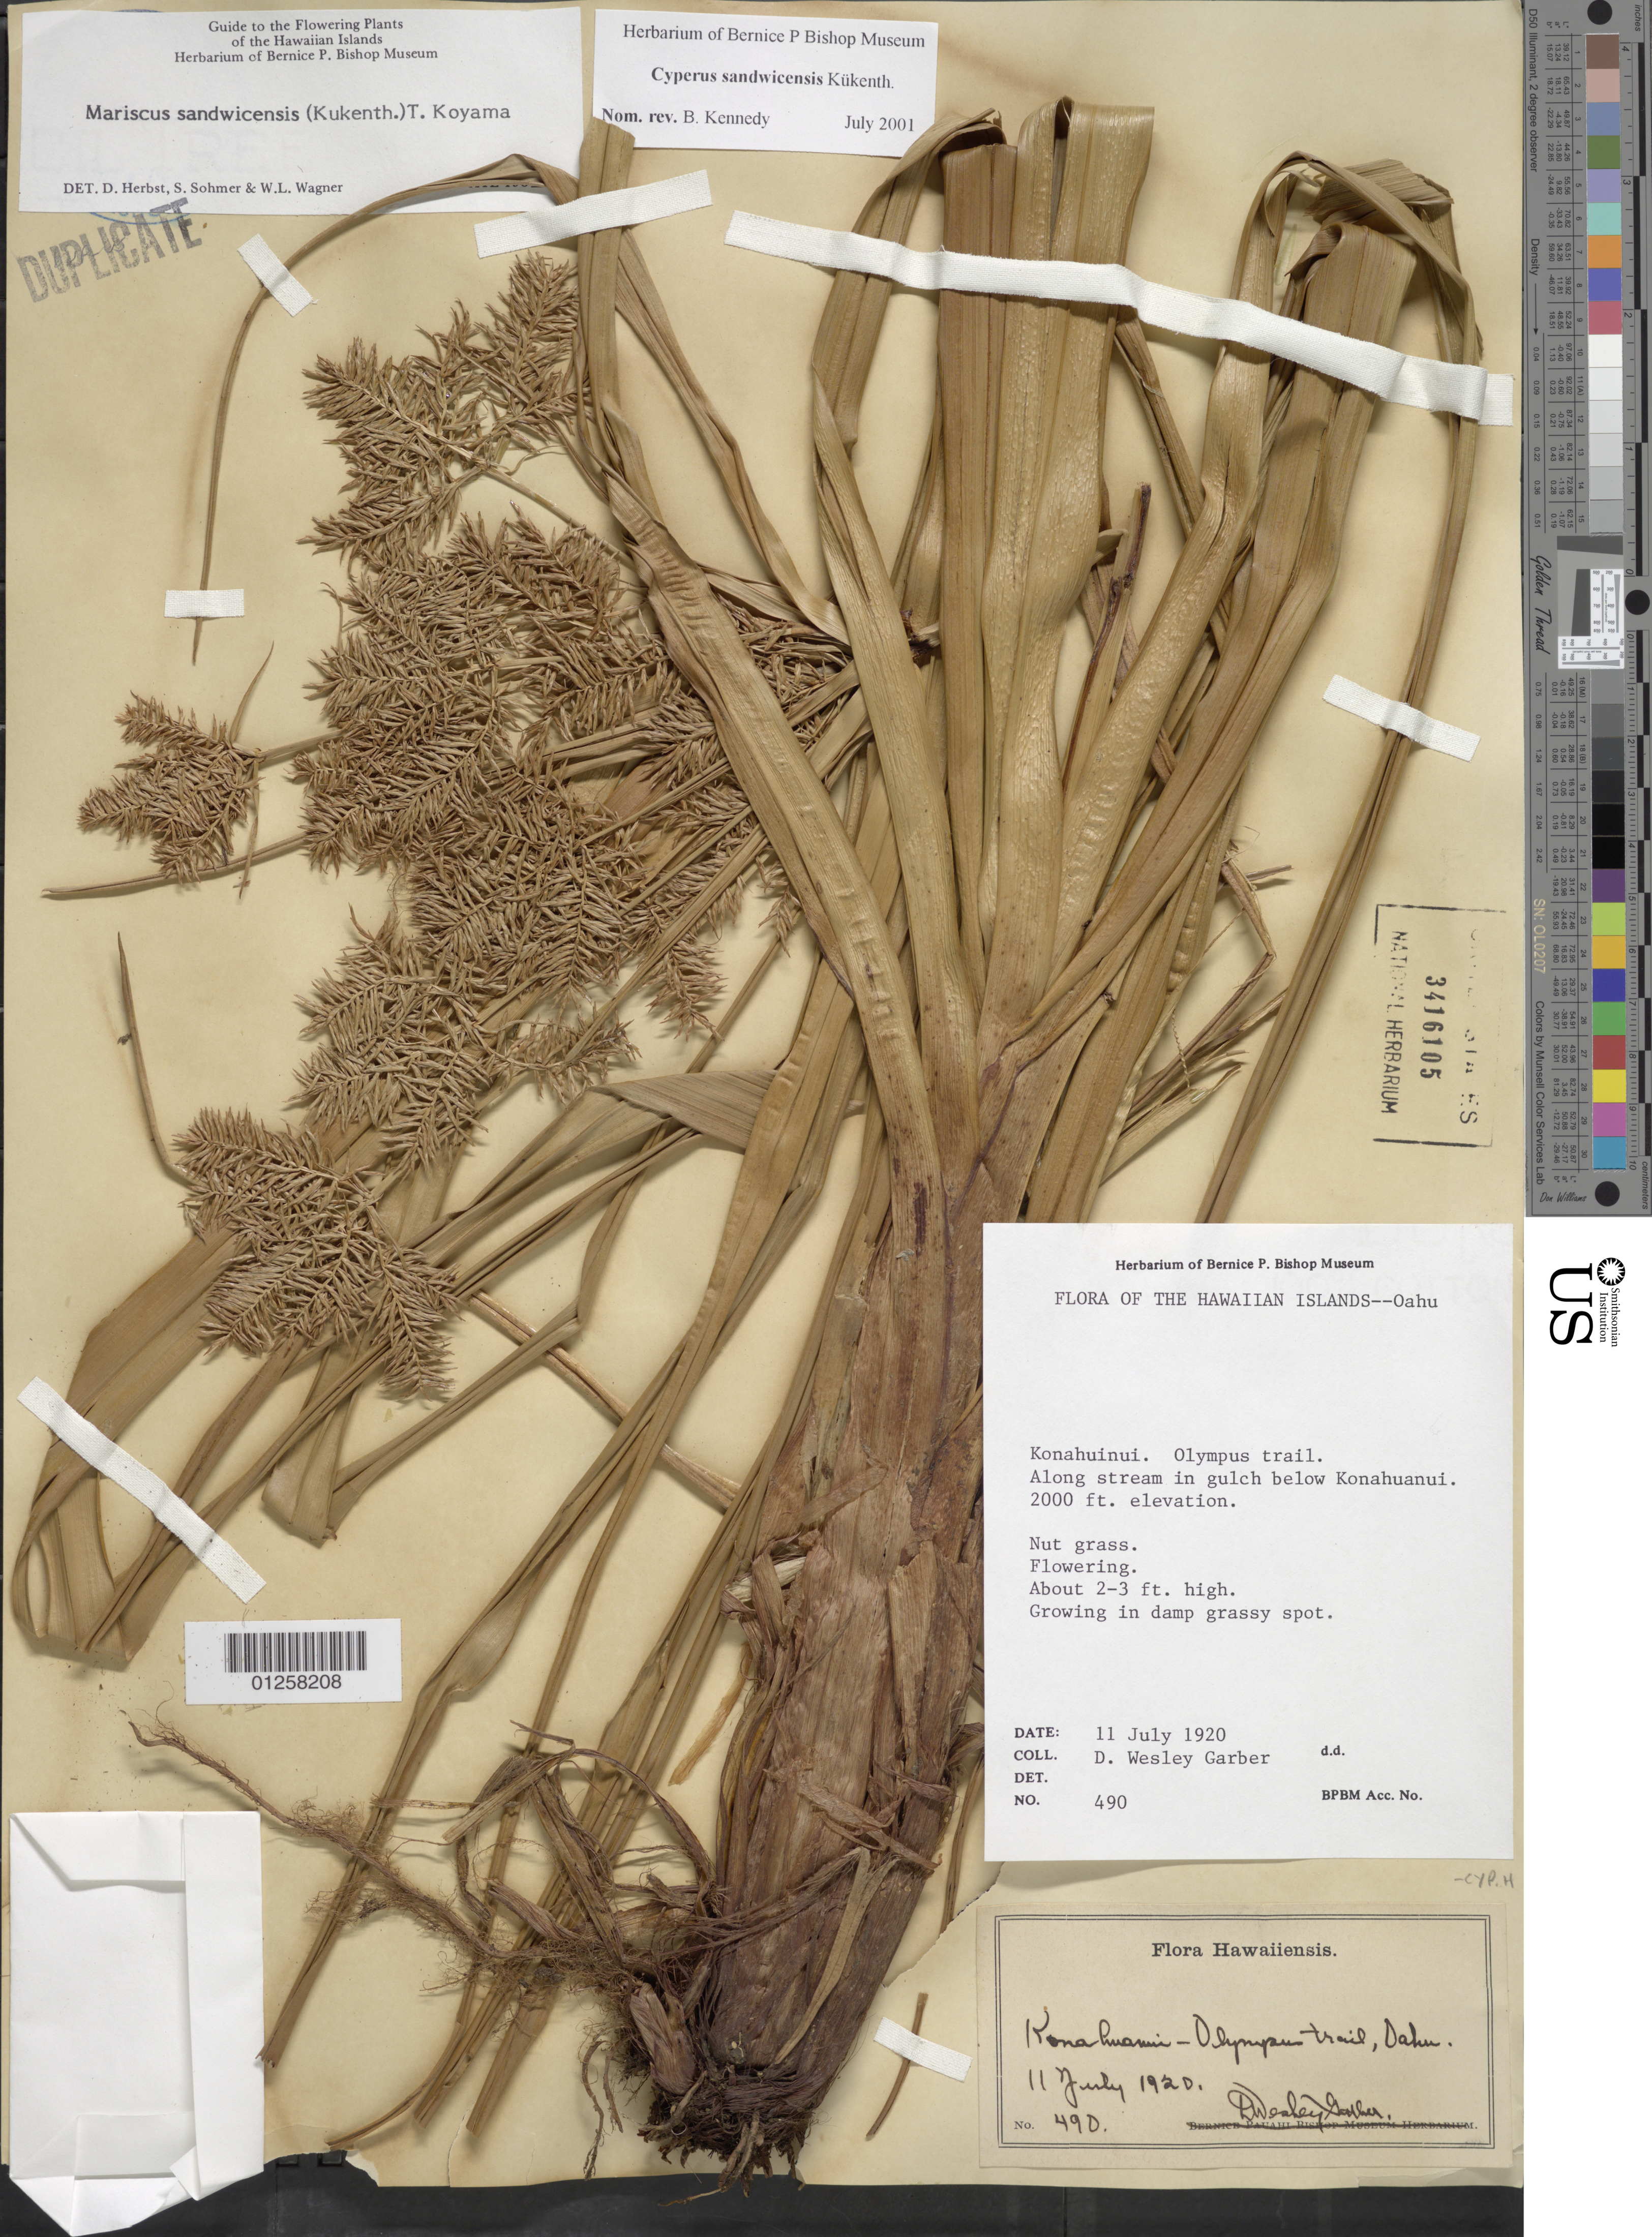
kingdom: Plantae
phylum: Tracheophyta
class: Liliopsida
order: Poales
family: Cyperaceae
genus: Cyperus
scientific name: Cyperus sandwicensis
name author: Kük.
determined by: Kennedy, B.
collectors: D. W. Garber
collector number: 490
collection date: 1920-07-11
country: United States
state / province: Hawaii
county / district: Honolulu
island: Oahu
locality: Konahuanui-Olympus trail. Along stream in gulch below Konahuanui.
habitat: In damp grassy spot.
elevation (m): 610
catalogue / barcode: US 3416105